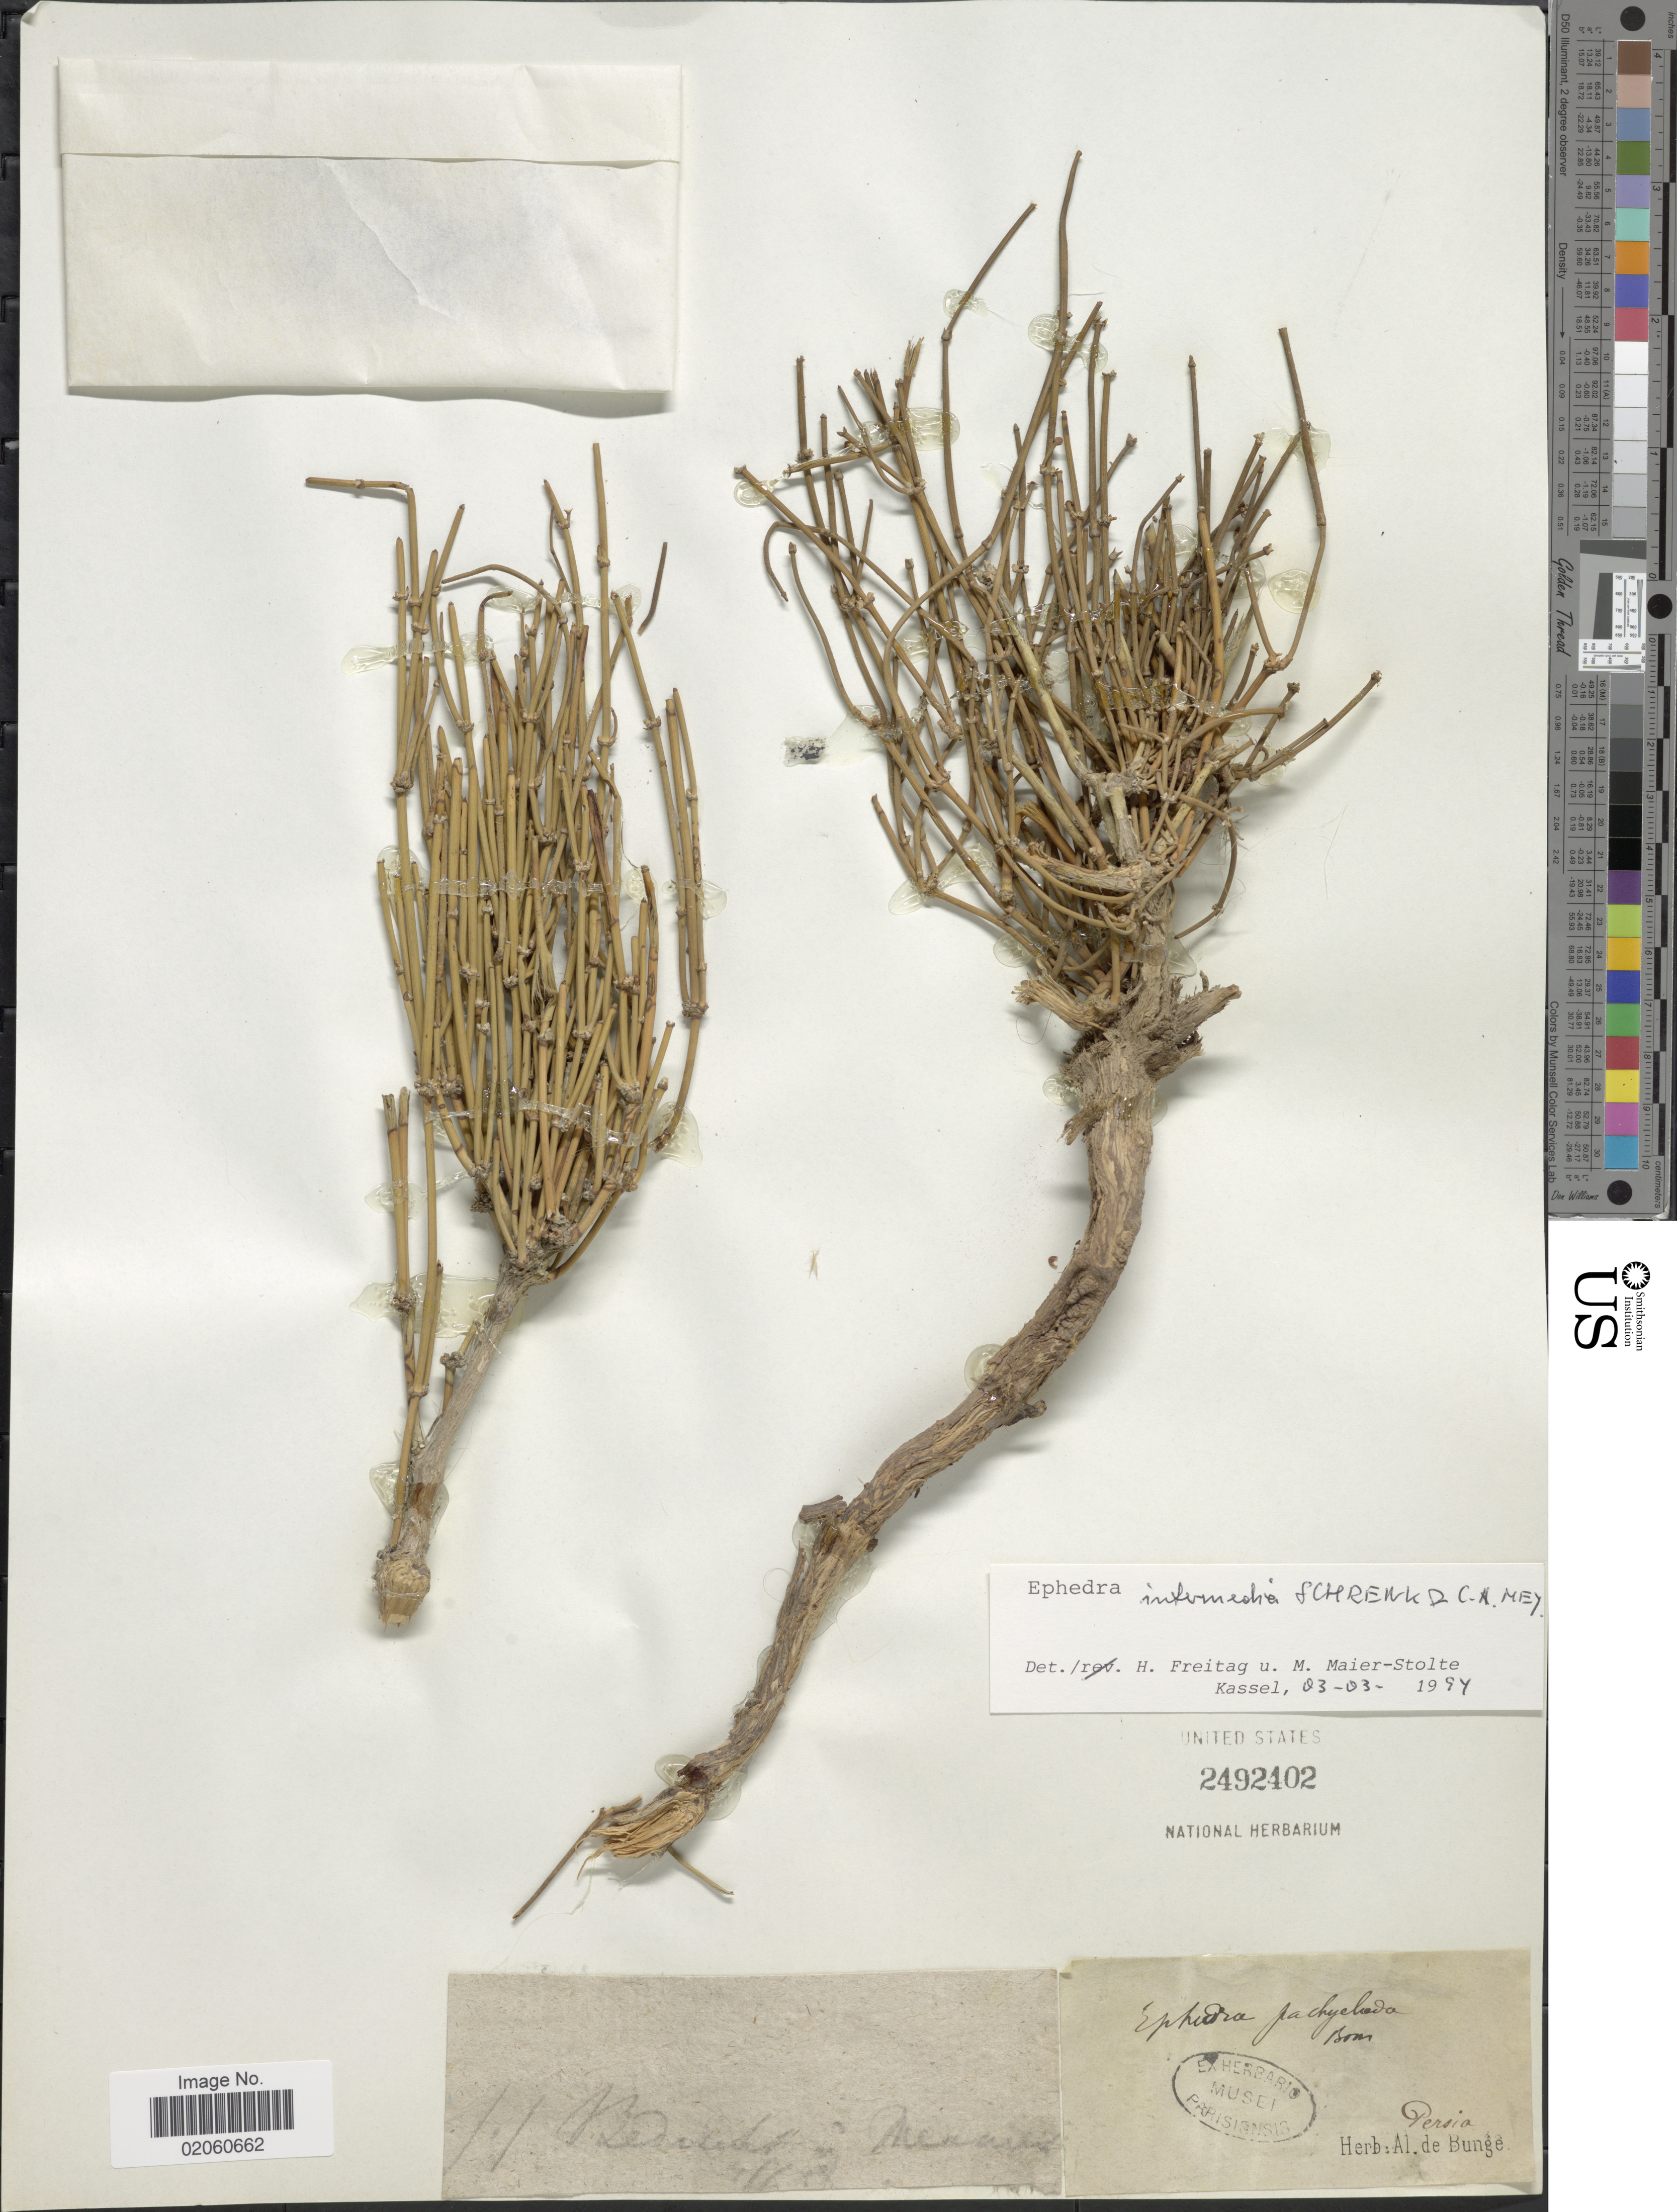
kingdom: Plantae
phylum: Tracheophyta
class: Gnetopsida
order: Ephedrales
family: Ephedraceae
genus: Ephedra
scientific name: Ephedra intermedia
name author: Schrenk ex C.A. Mey.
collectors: ex herb. Al. de Bung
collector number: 11?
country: Iran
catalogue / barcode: US 2492402